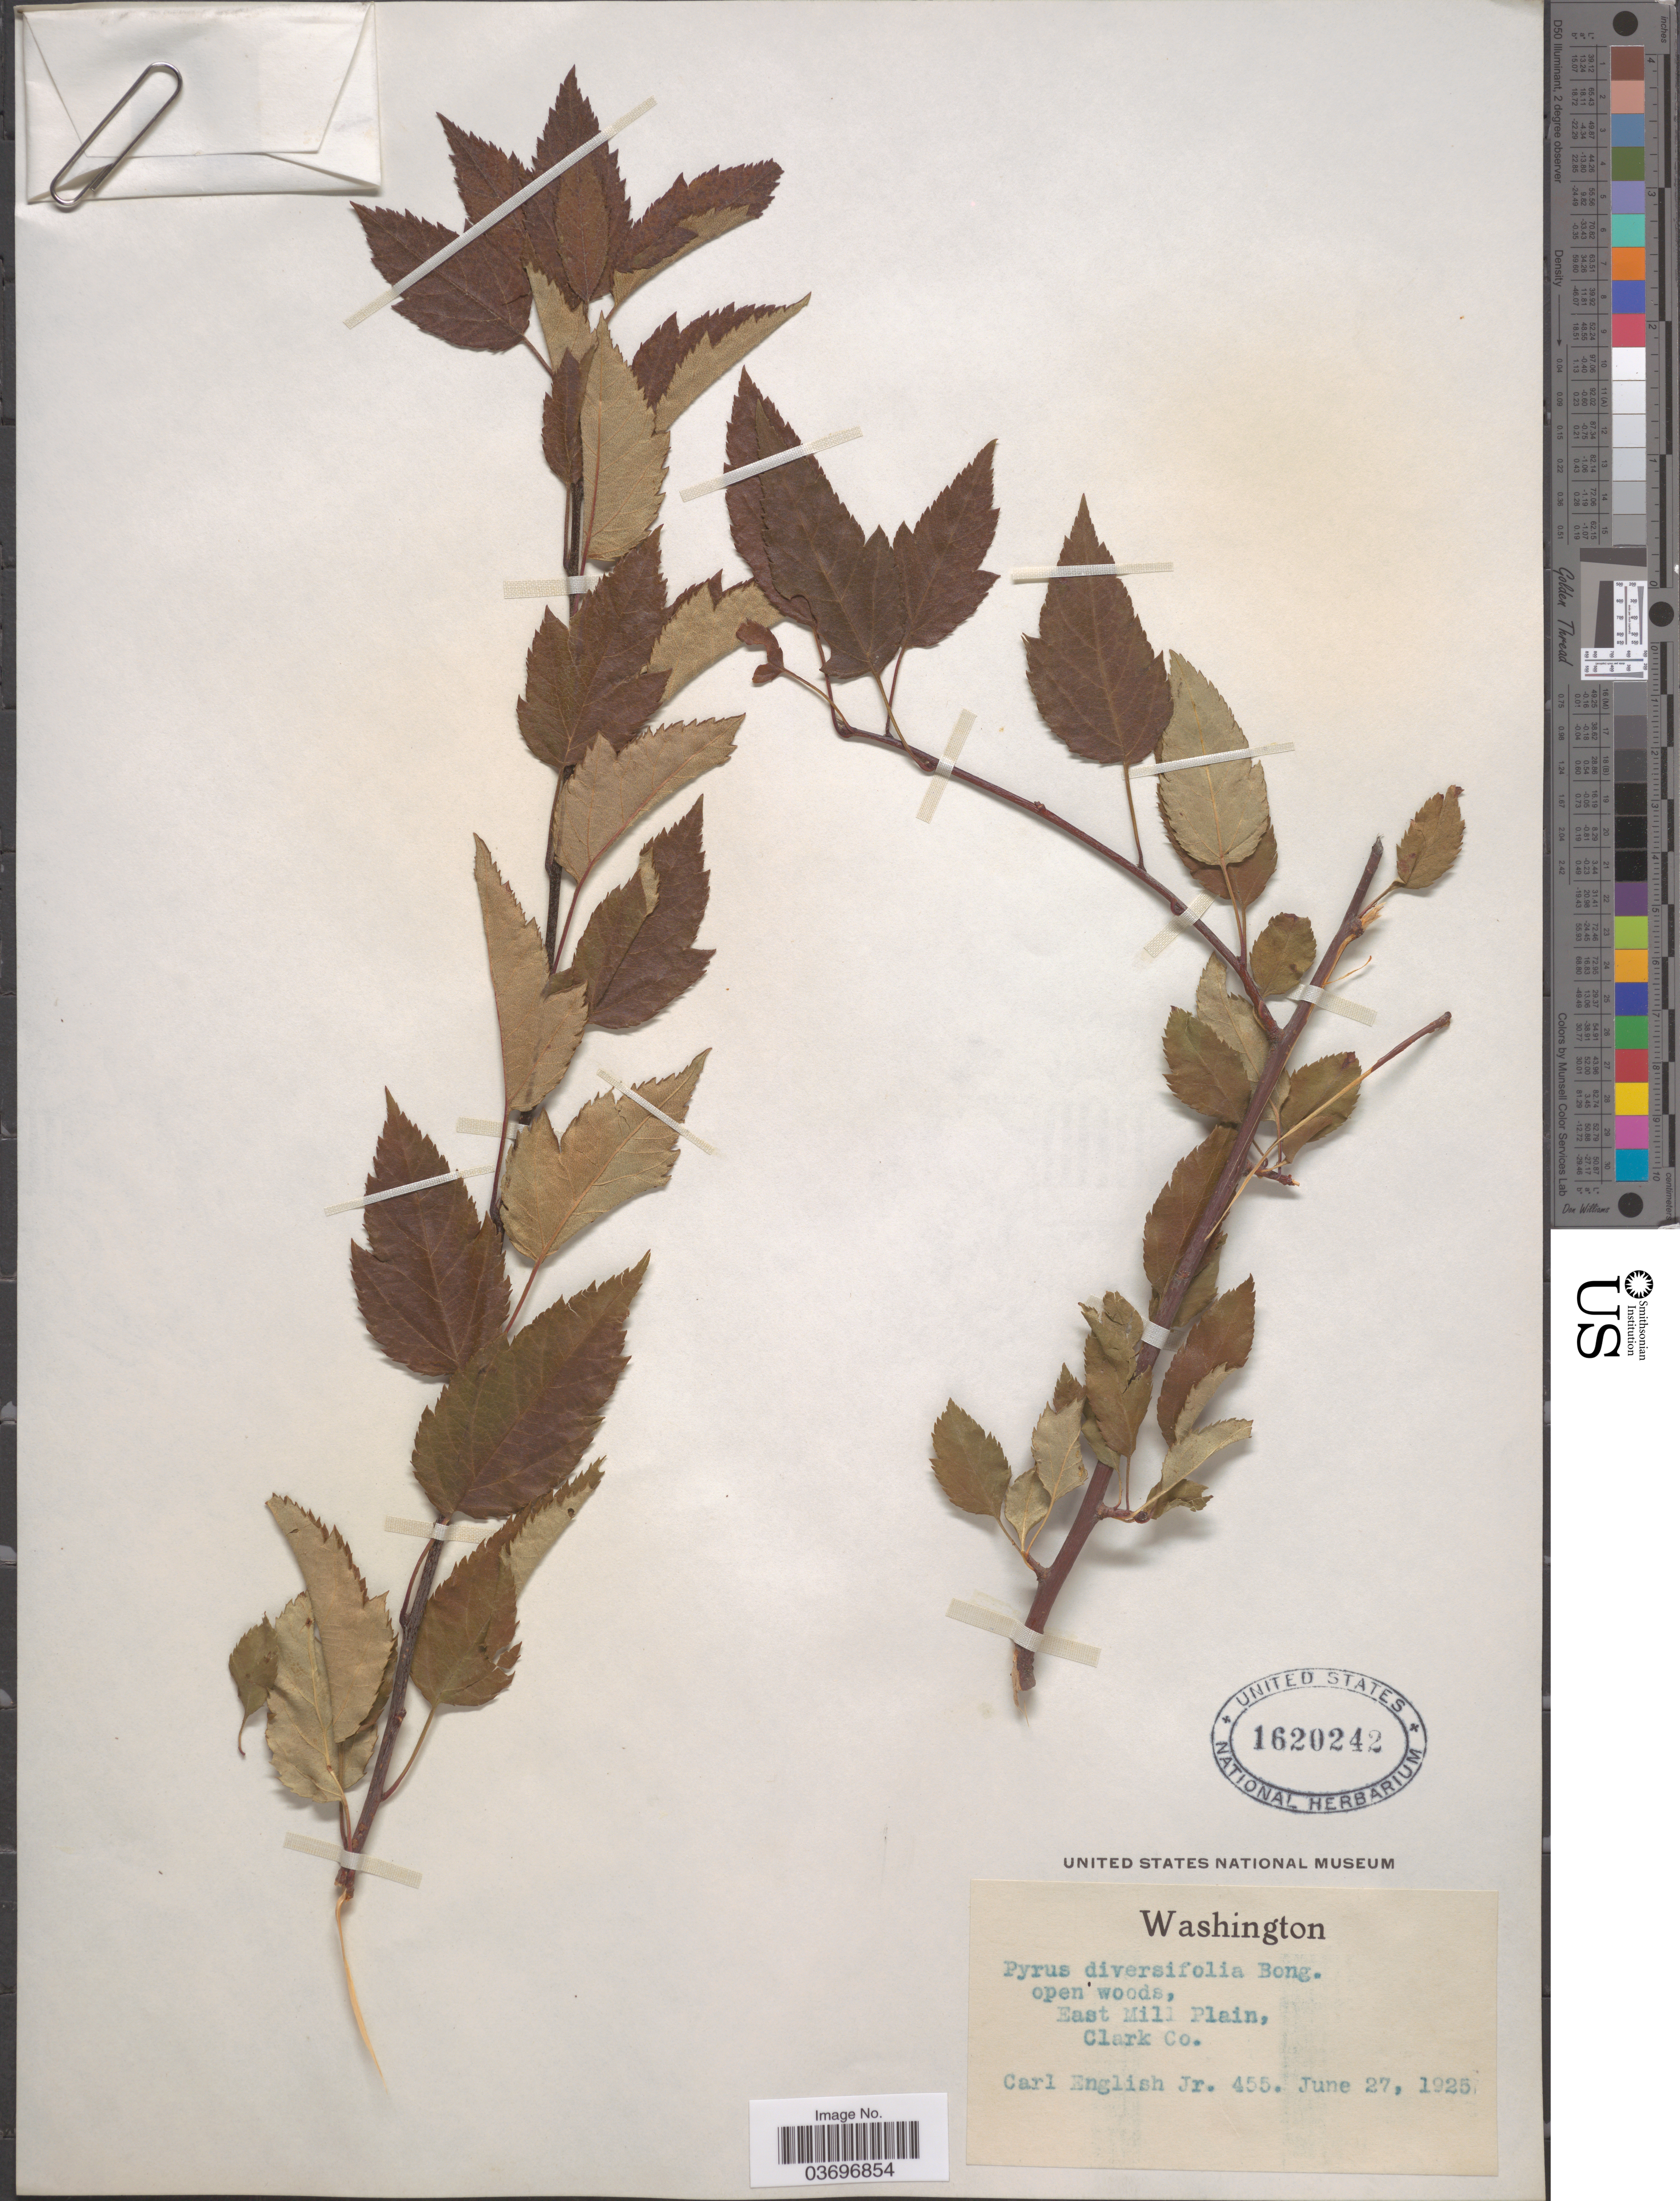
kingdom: Plantae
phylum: Tracheophyta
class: Magnoliopsida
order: Rosales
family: Rosaceae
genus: Malus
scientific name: Malus fusca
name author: (Raf.) C.K. Schneid.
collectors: C. English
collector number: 455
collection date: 1925-06-27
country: United States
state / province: Washington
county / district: Clark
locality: East Mill Plain, Clark Co.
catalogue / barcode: US 1620242